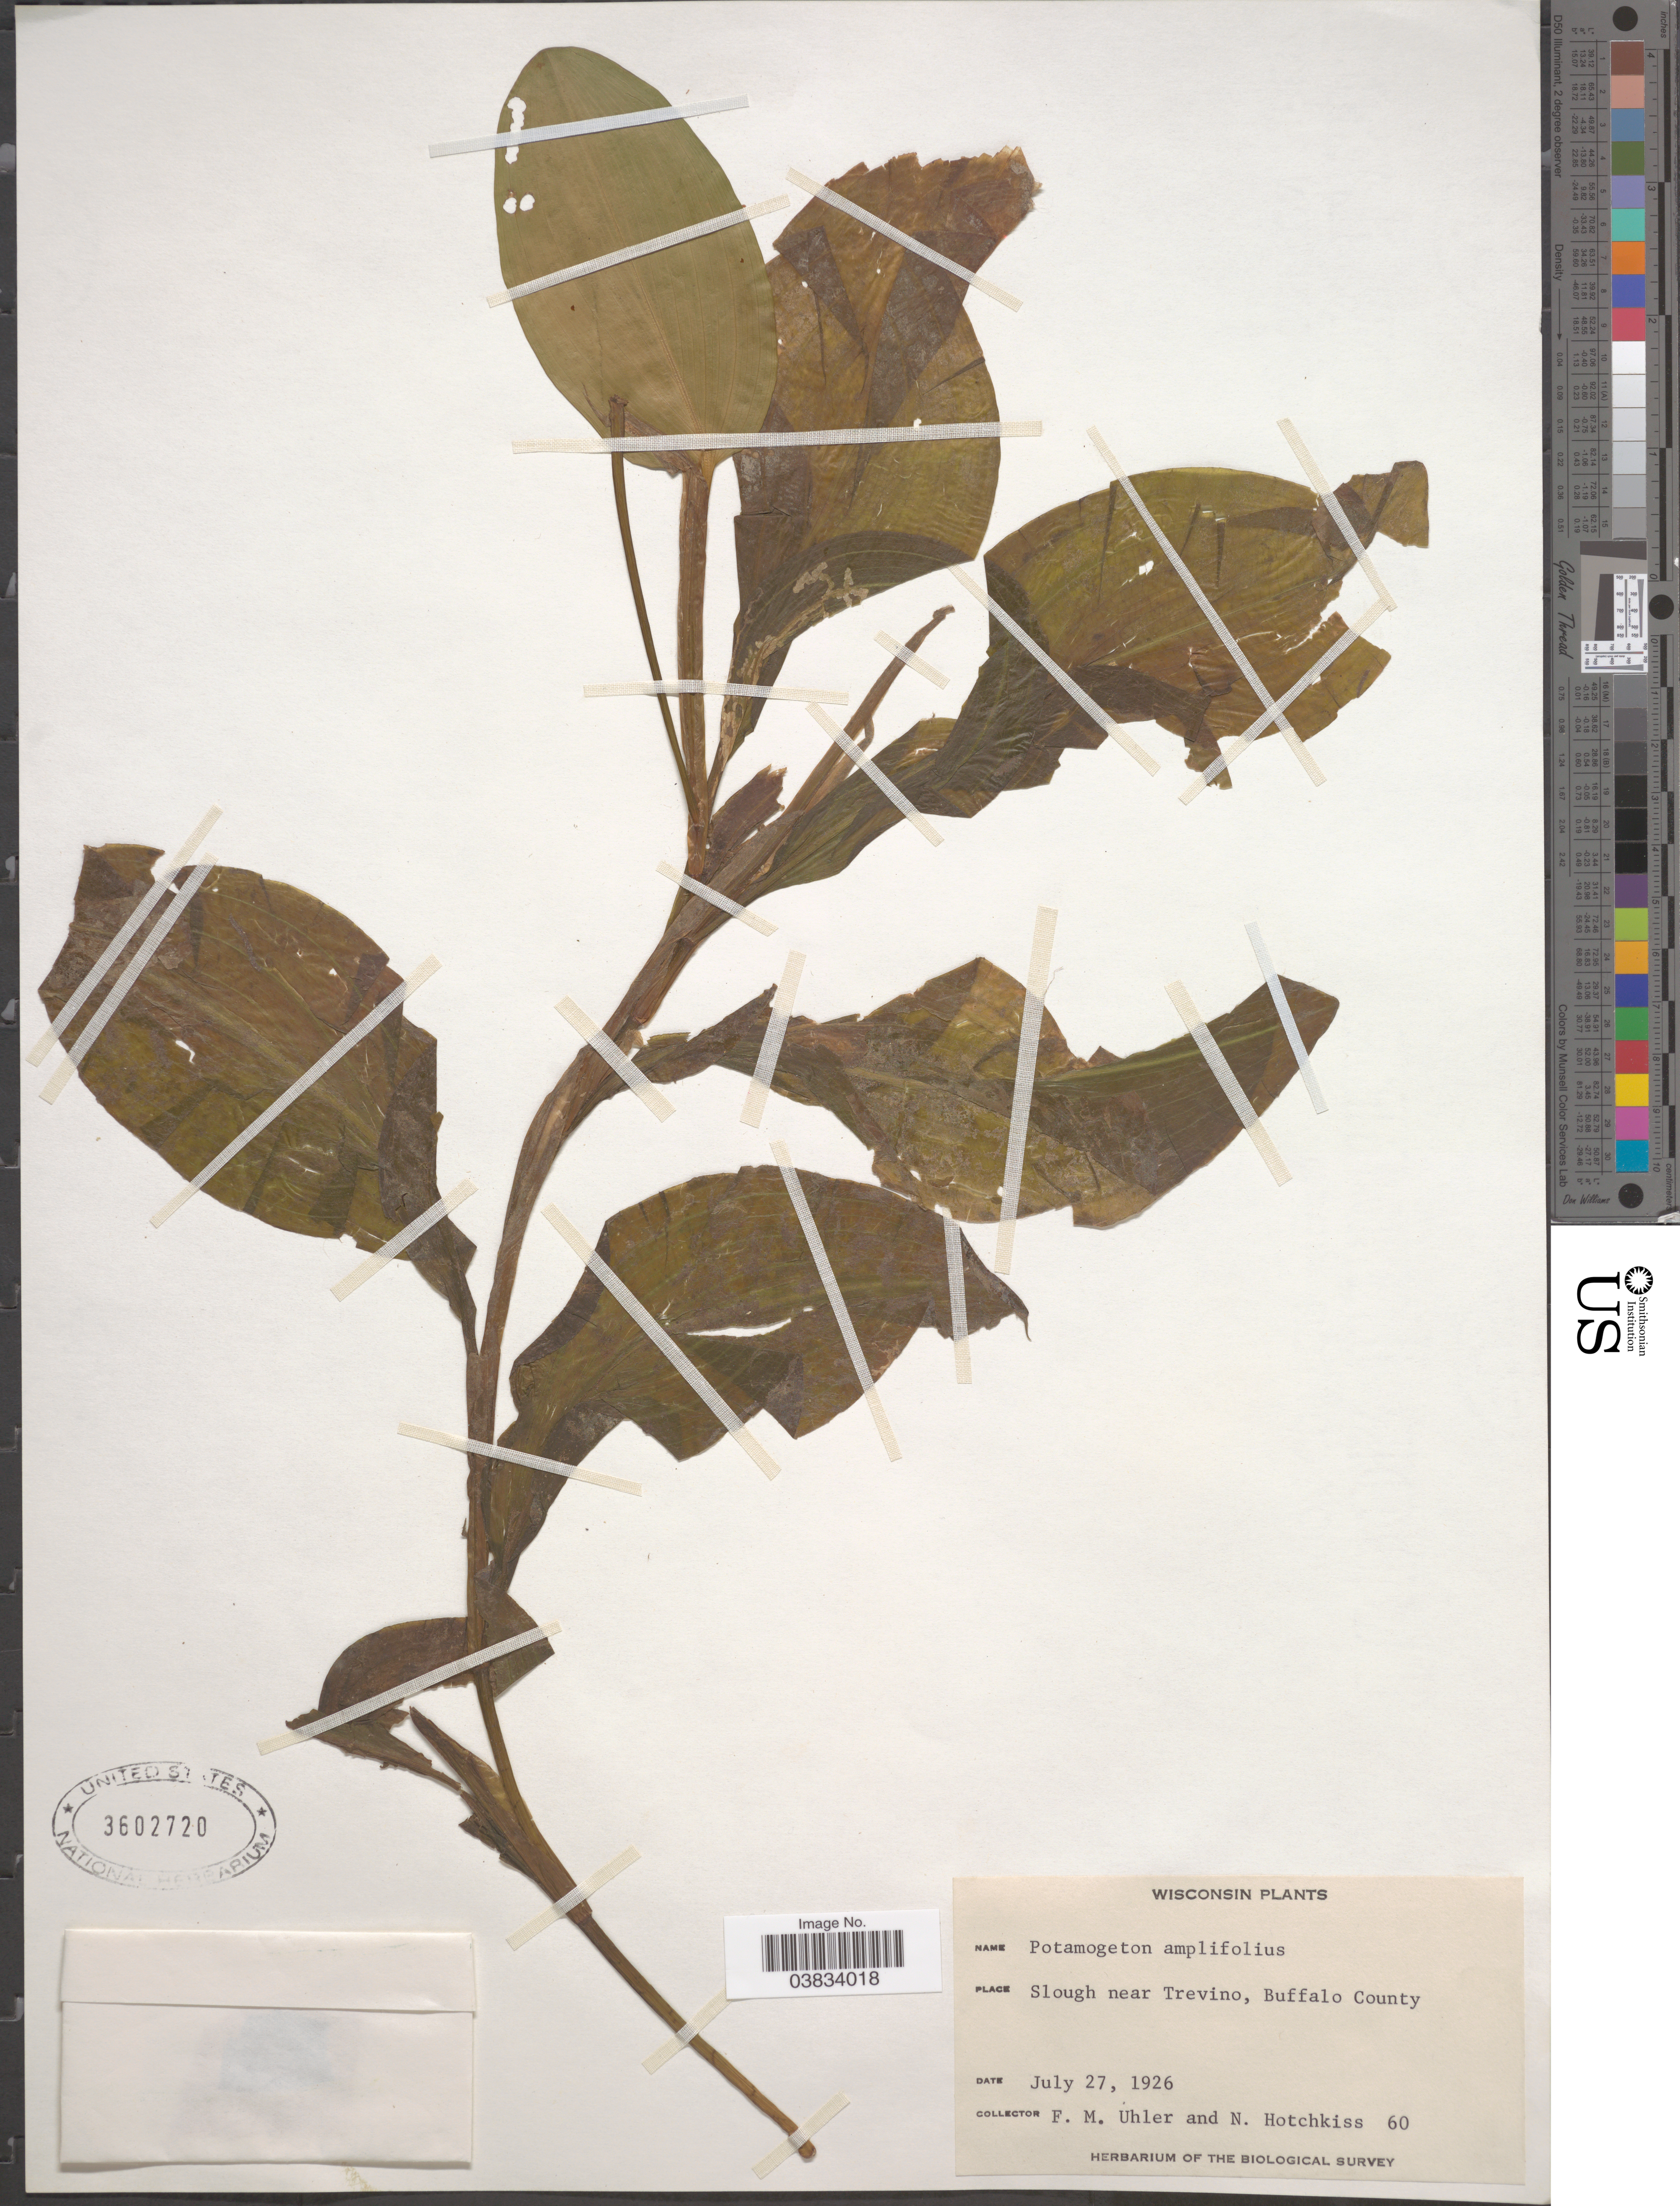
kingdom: Plantae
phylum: Tracheophyta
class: Liliopsida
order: Alismatales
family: Potamogetonaceae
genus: Potamogeton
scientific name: Potamogeton amplifolius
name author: Tuckerm.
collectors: F. M. Uhler & N. Hotchkiss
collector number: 60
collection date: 1926-07-27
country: United States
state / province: Wisconsin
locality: Slough near Trevino, Buffalo County.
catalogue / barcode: US 3602720